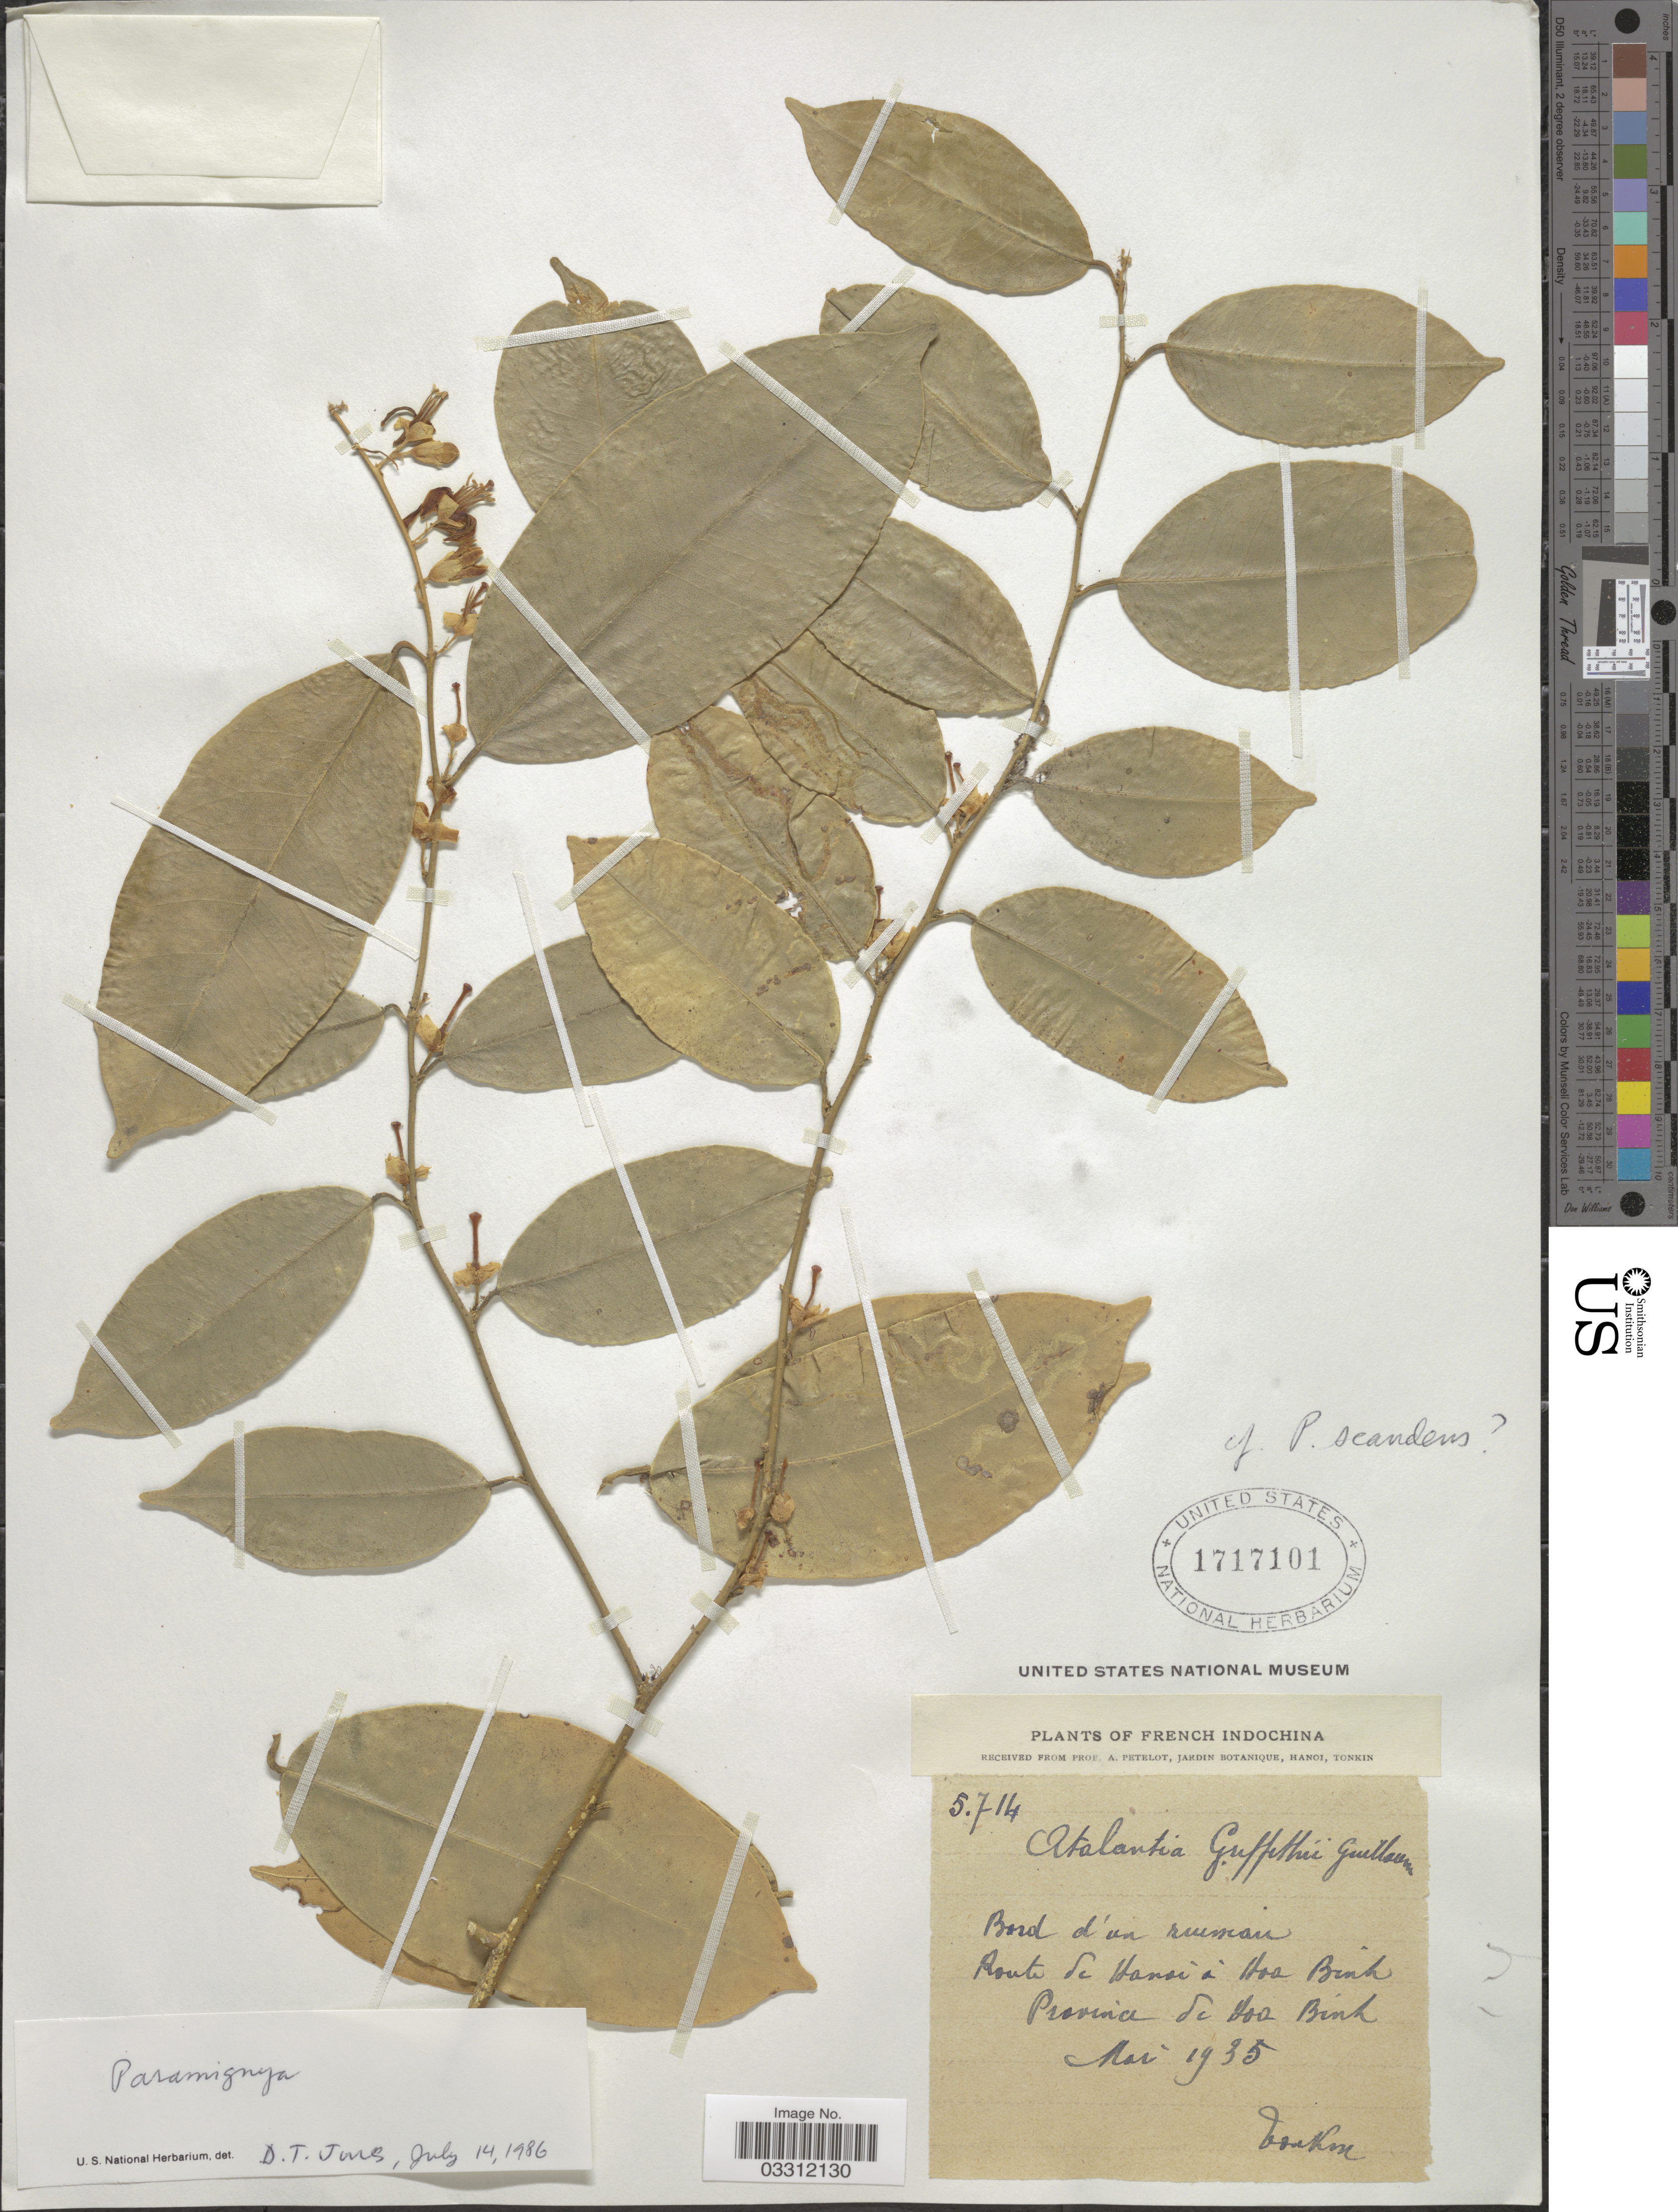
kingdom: Plantae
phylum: Tracheophyta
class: Magnoliopsida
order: Sapindales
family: Rutaceae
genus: Paramignya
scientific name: Paramignya sp.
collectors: A. Petelot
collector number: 5714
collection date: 1935-05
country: Vietnam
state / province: Hoa Binh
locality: French Indochina, Route de Hansi á Hoa Binh, Province de Hoa Binh.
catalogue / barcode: US 1717101